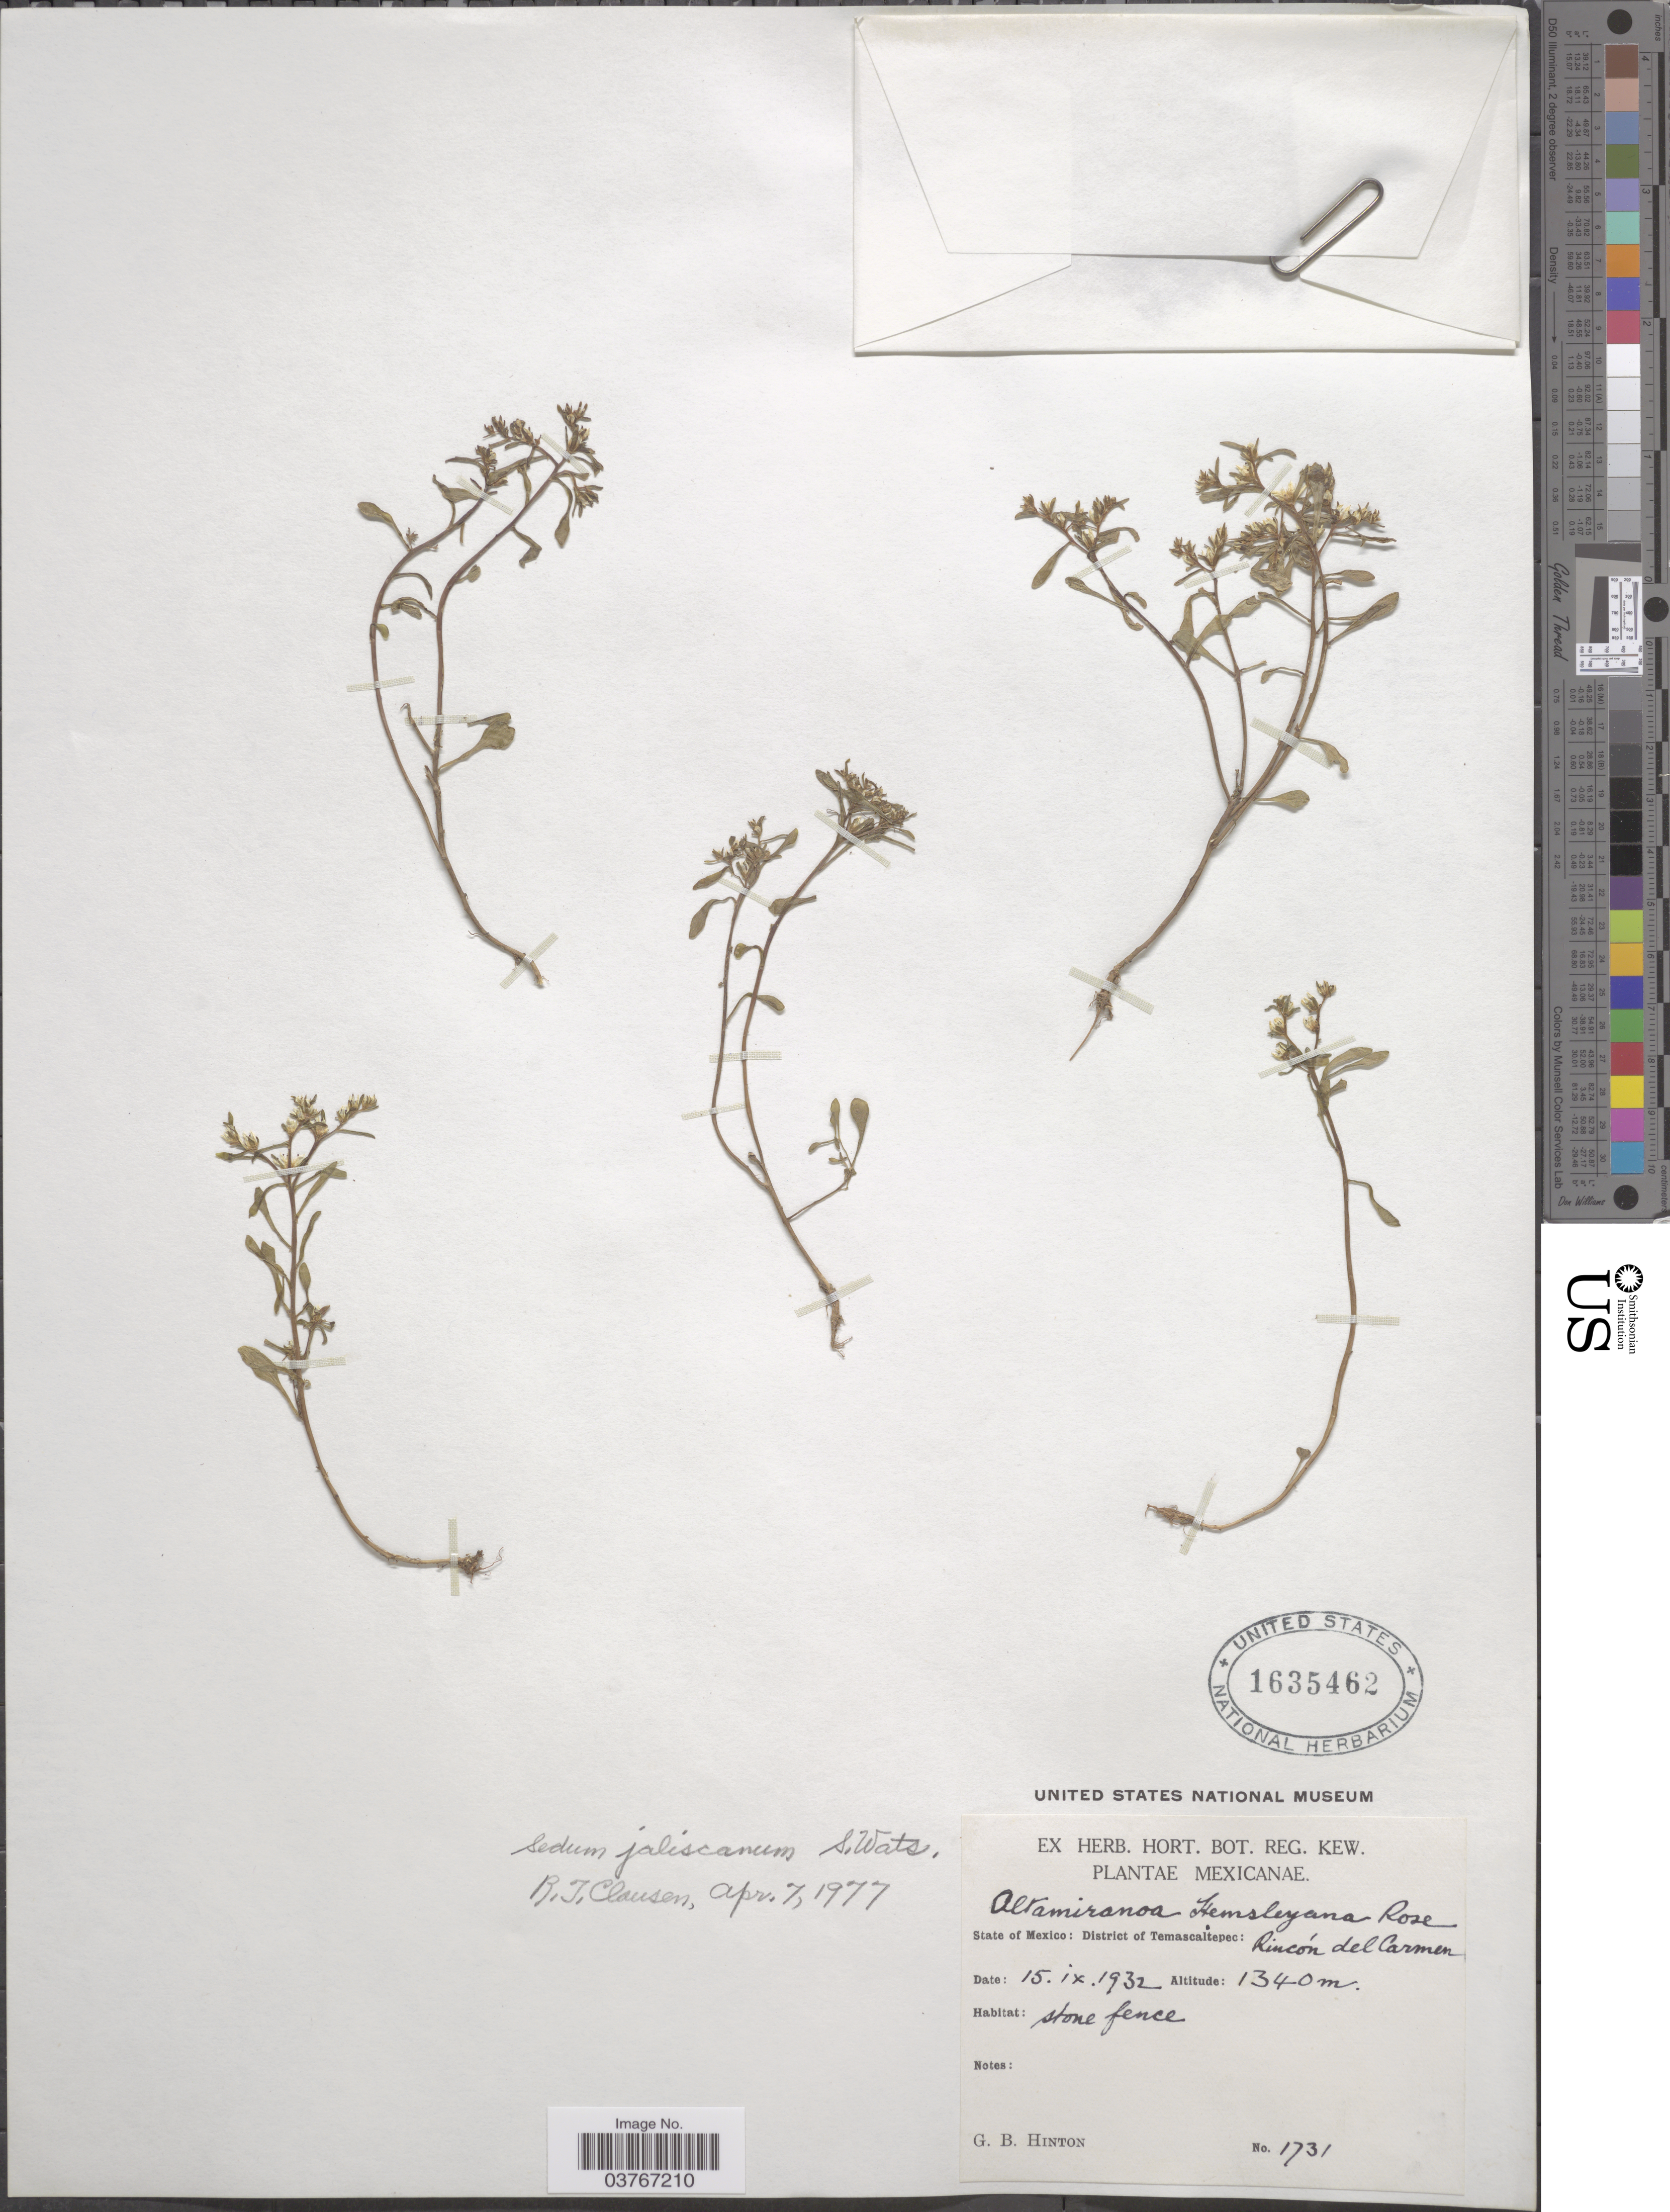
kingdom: Plantae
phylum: Tracheophyta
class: Magnoliopsida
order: Saxifragales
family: Crassulaceae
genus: Sedum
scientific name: Sedum jaliscanum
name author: S. Watson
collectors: G. B. Hinton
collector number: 1731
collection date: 1932-09-15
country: Mexico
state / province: México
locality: District of Temascaltepec: Rincón del Carmen.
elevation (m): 1340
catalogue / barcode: US 1635462